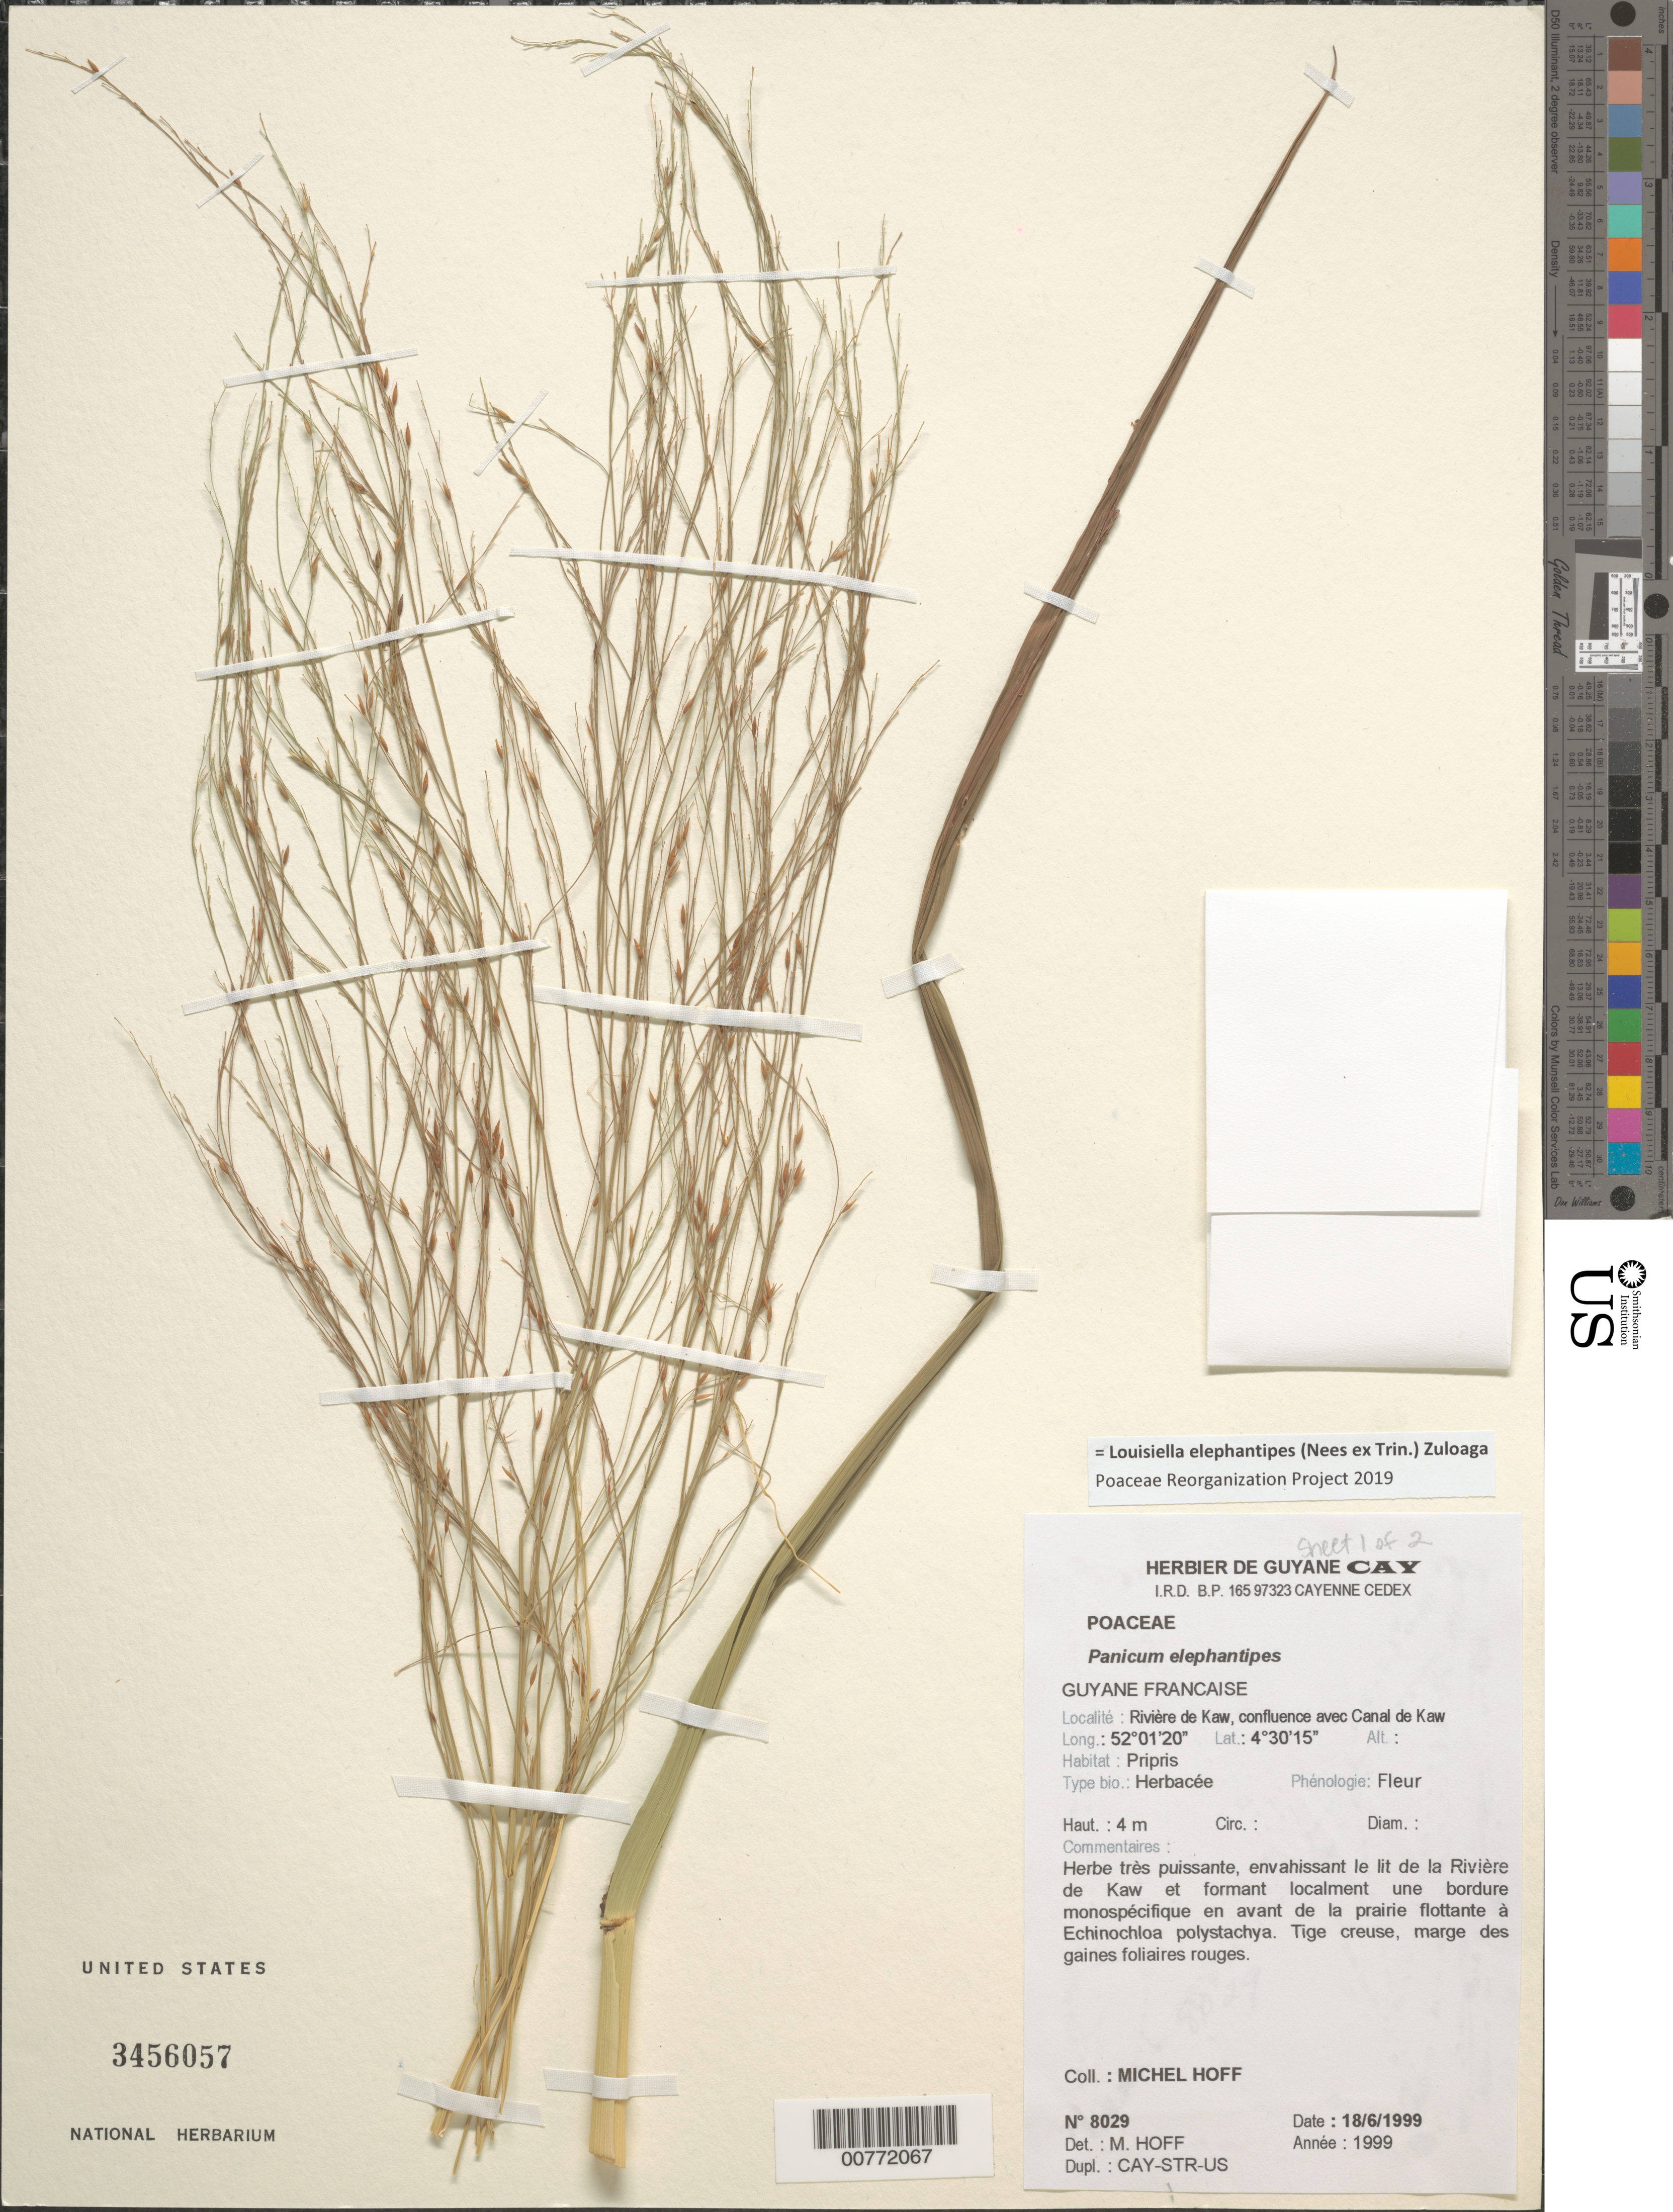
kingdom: Plantae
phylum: Tracheophyta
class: Liliopsida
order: Poales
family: Poaceae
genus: Louisiella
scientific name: Louisiella elephantipes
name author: (Nees ex Trin.) Zuloaga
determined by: Poaceae Reorganization Project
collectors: M. Hoff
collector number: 8029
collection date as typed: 18-Jun-99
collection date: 1999-06-18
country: French Guiana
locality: Rivière de Kaw, confluence avec Canal de Kaw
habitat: Pripris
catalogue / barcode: US 3456057